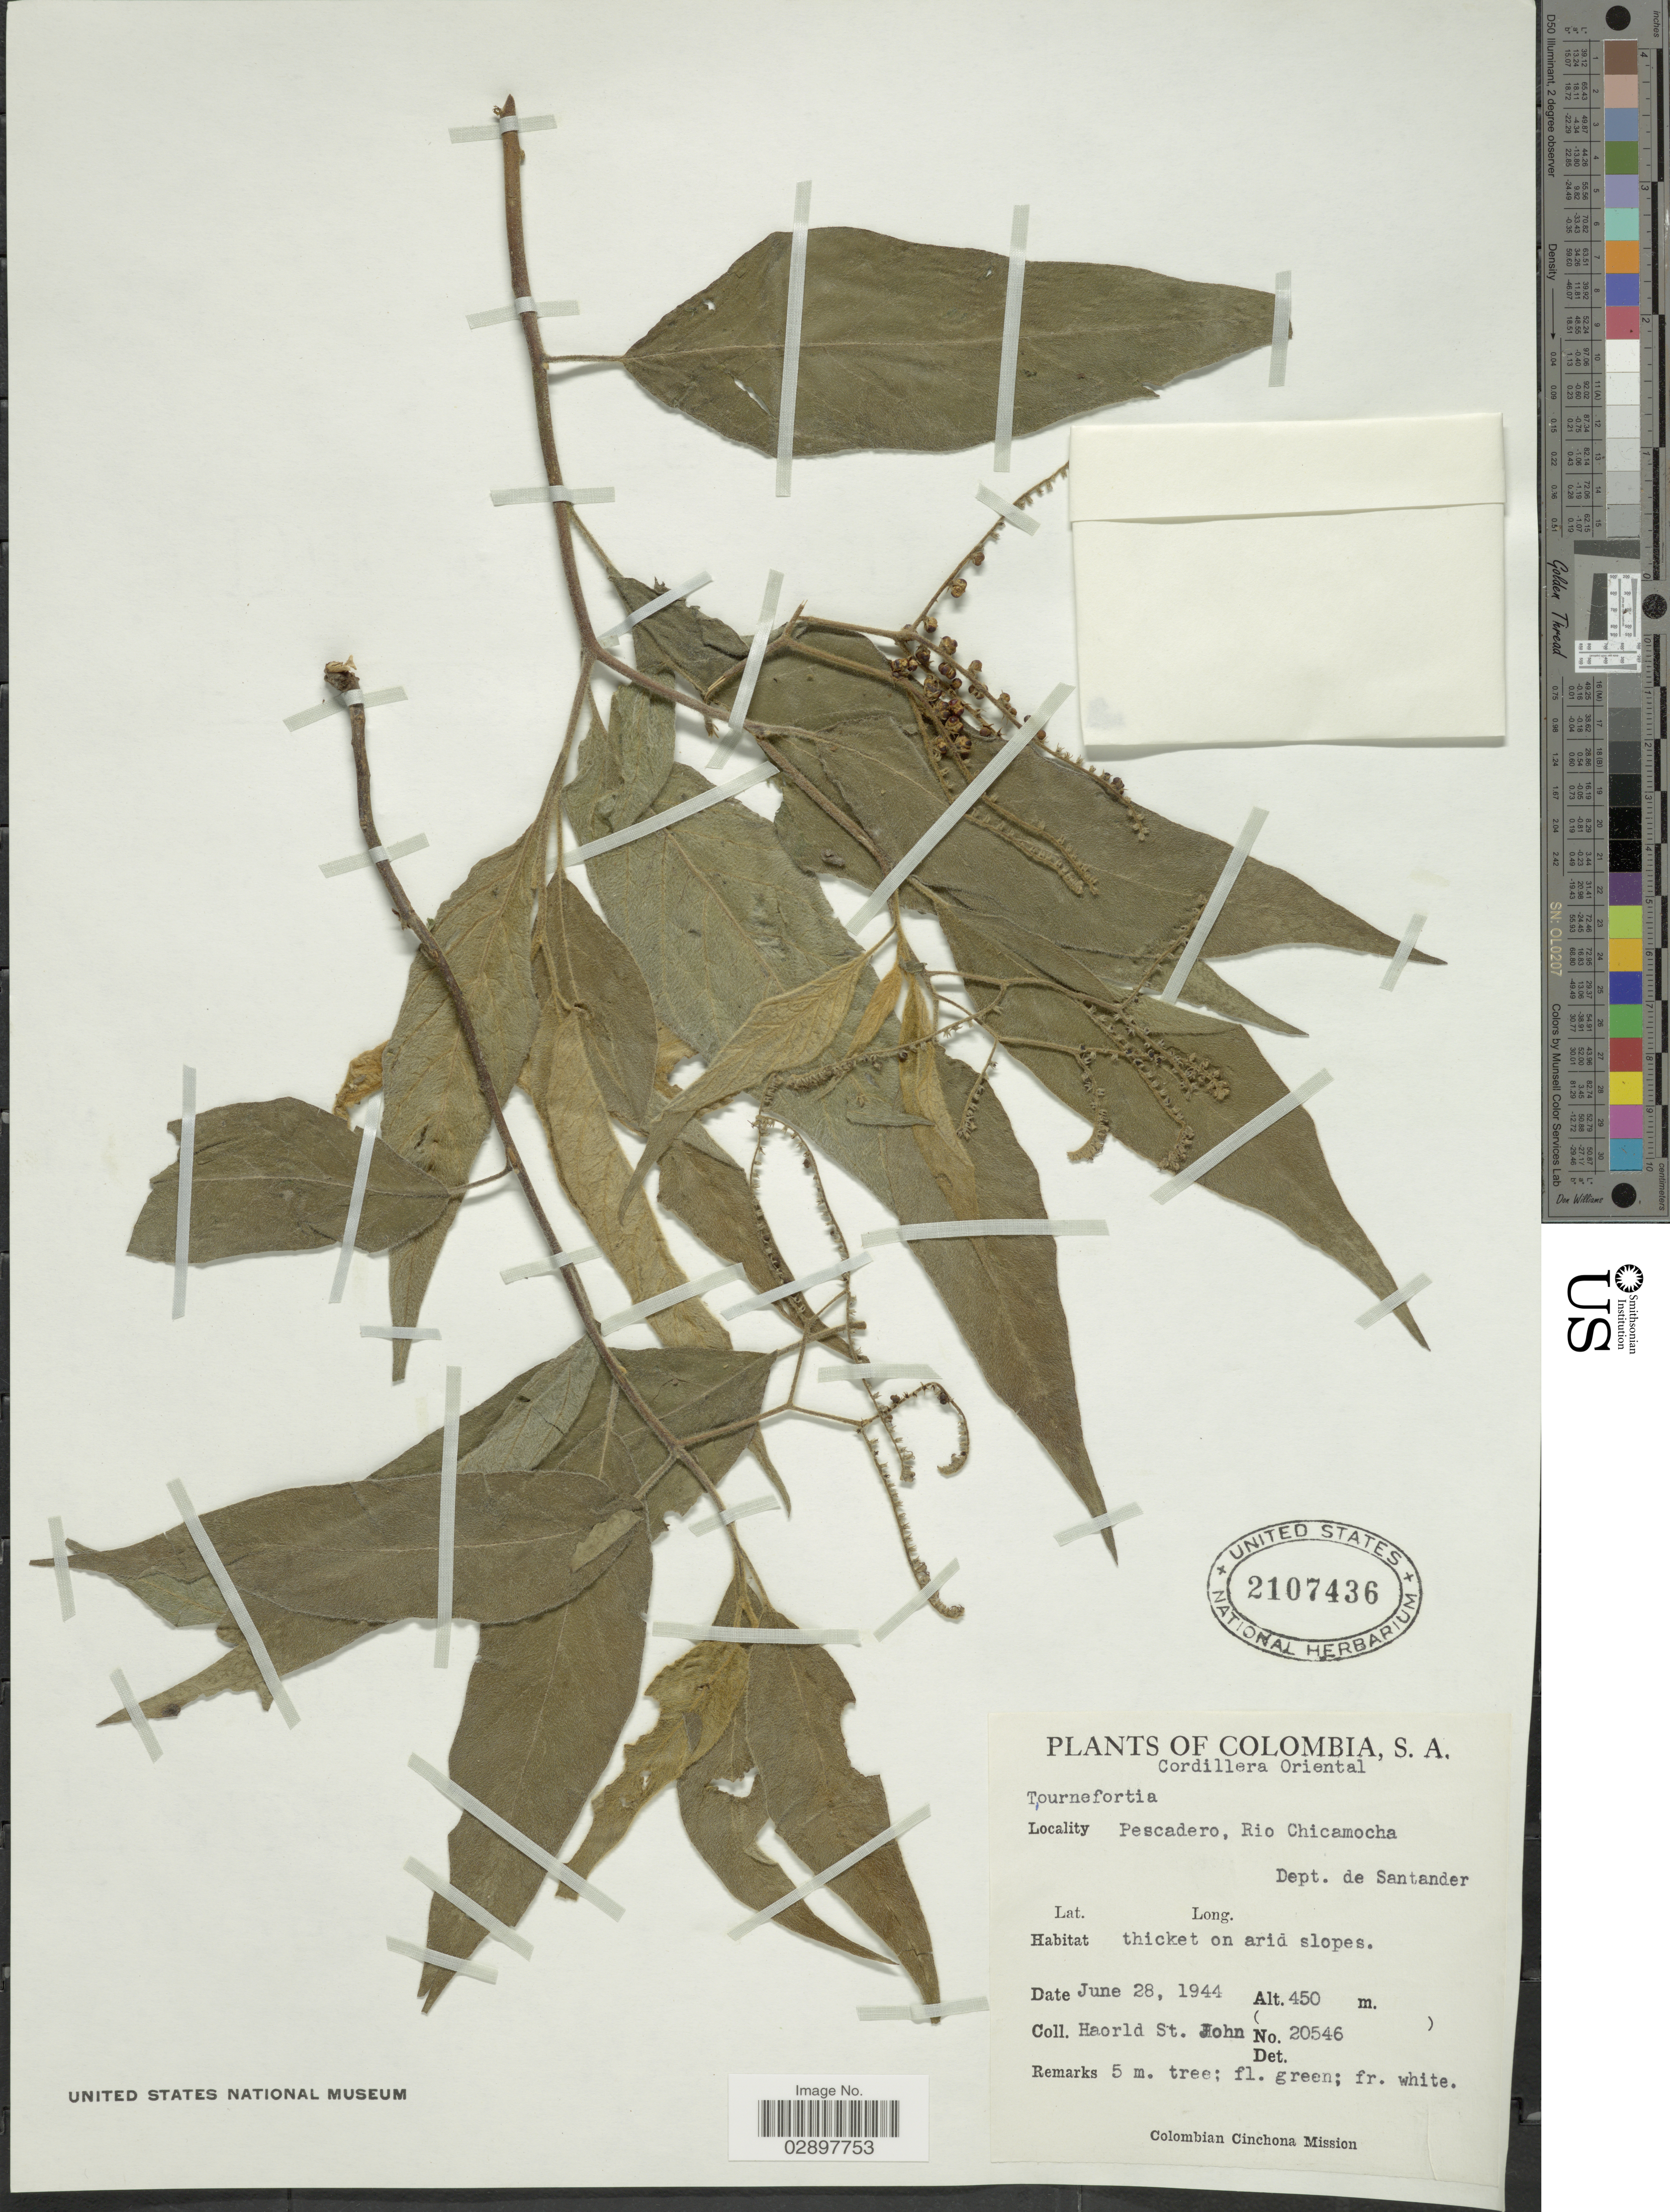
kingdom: Plantae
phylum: Tracheophyta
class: Magnoliopsida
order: Boraginales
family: Heliotropiaceae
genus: Tournefortia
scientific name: Tournefortia sp.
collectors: H. St. John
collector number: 20546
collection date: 1944-06-28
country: Colombia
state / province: Santander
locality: Cordillera Oriental. Pescadero, Rio Chicamocha. Dept. de Santander.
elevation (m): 450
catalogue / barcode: US 2107436